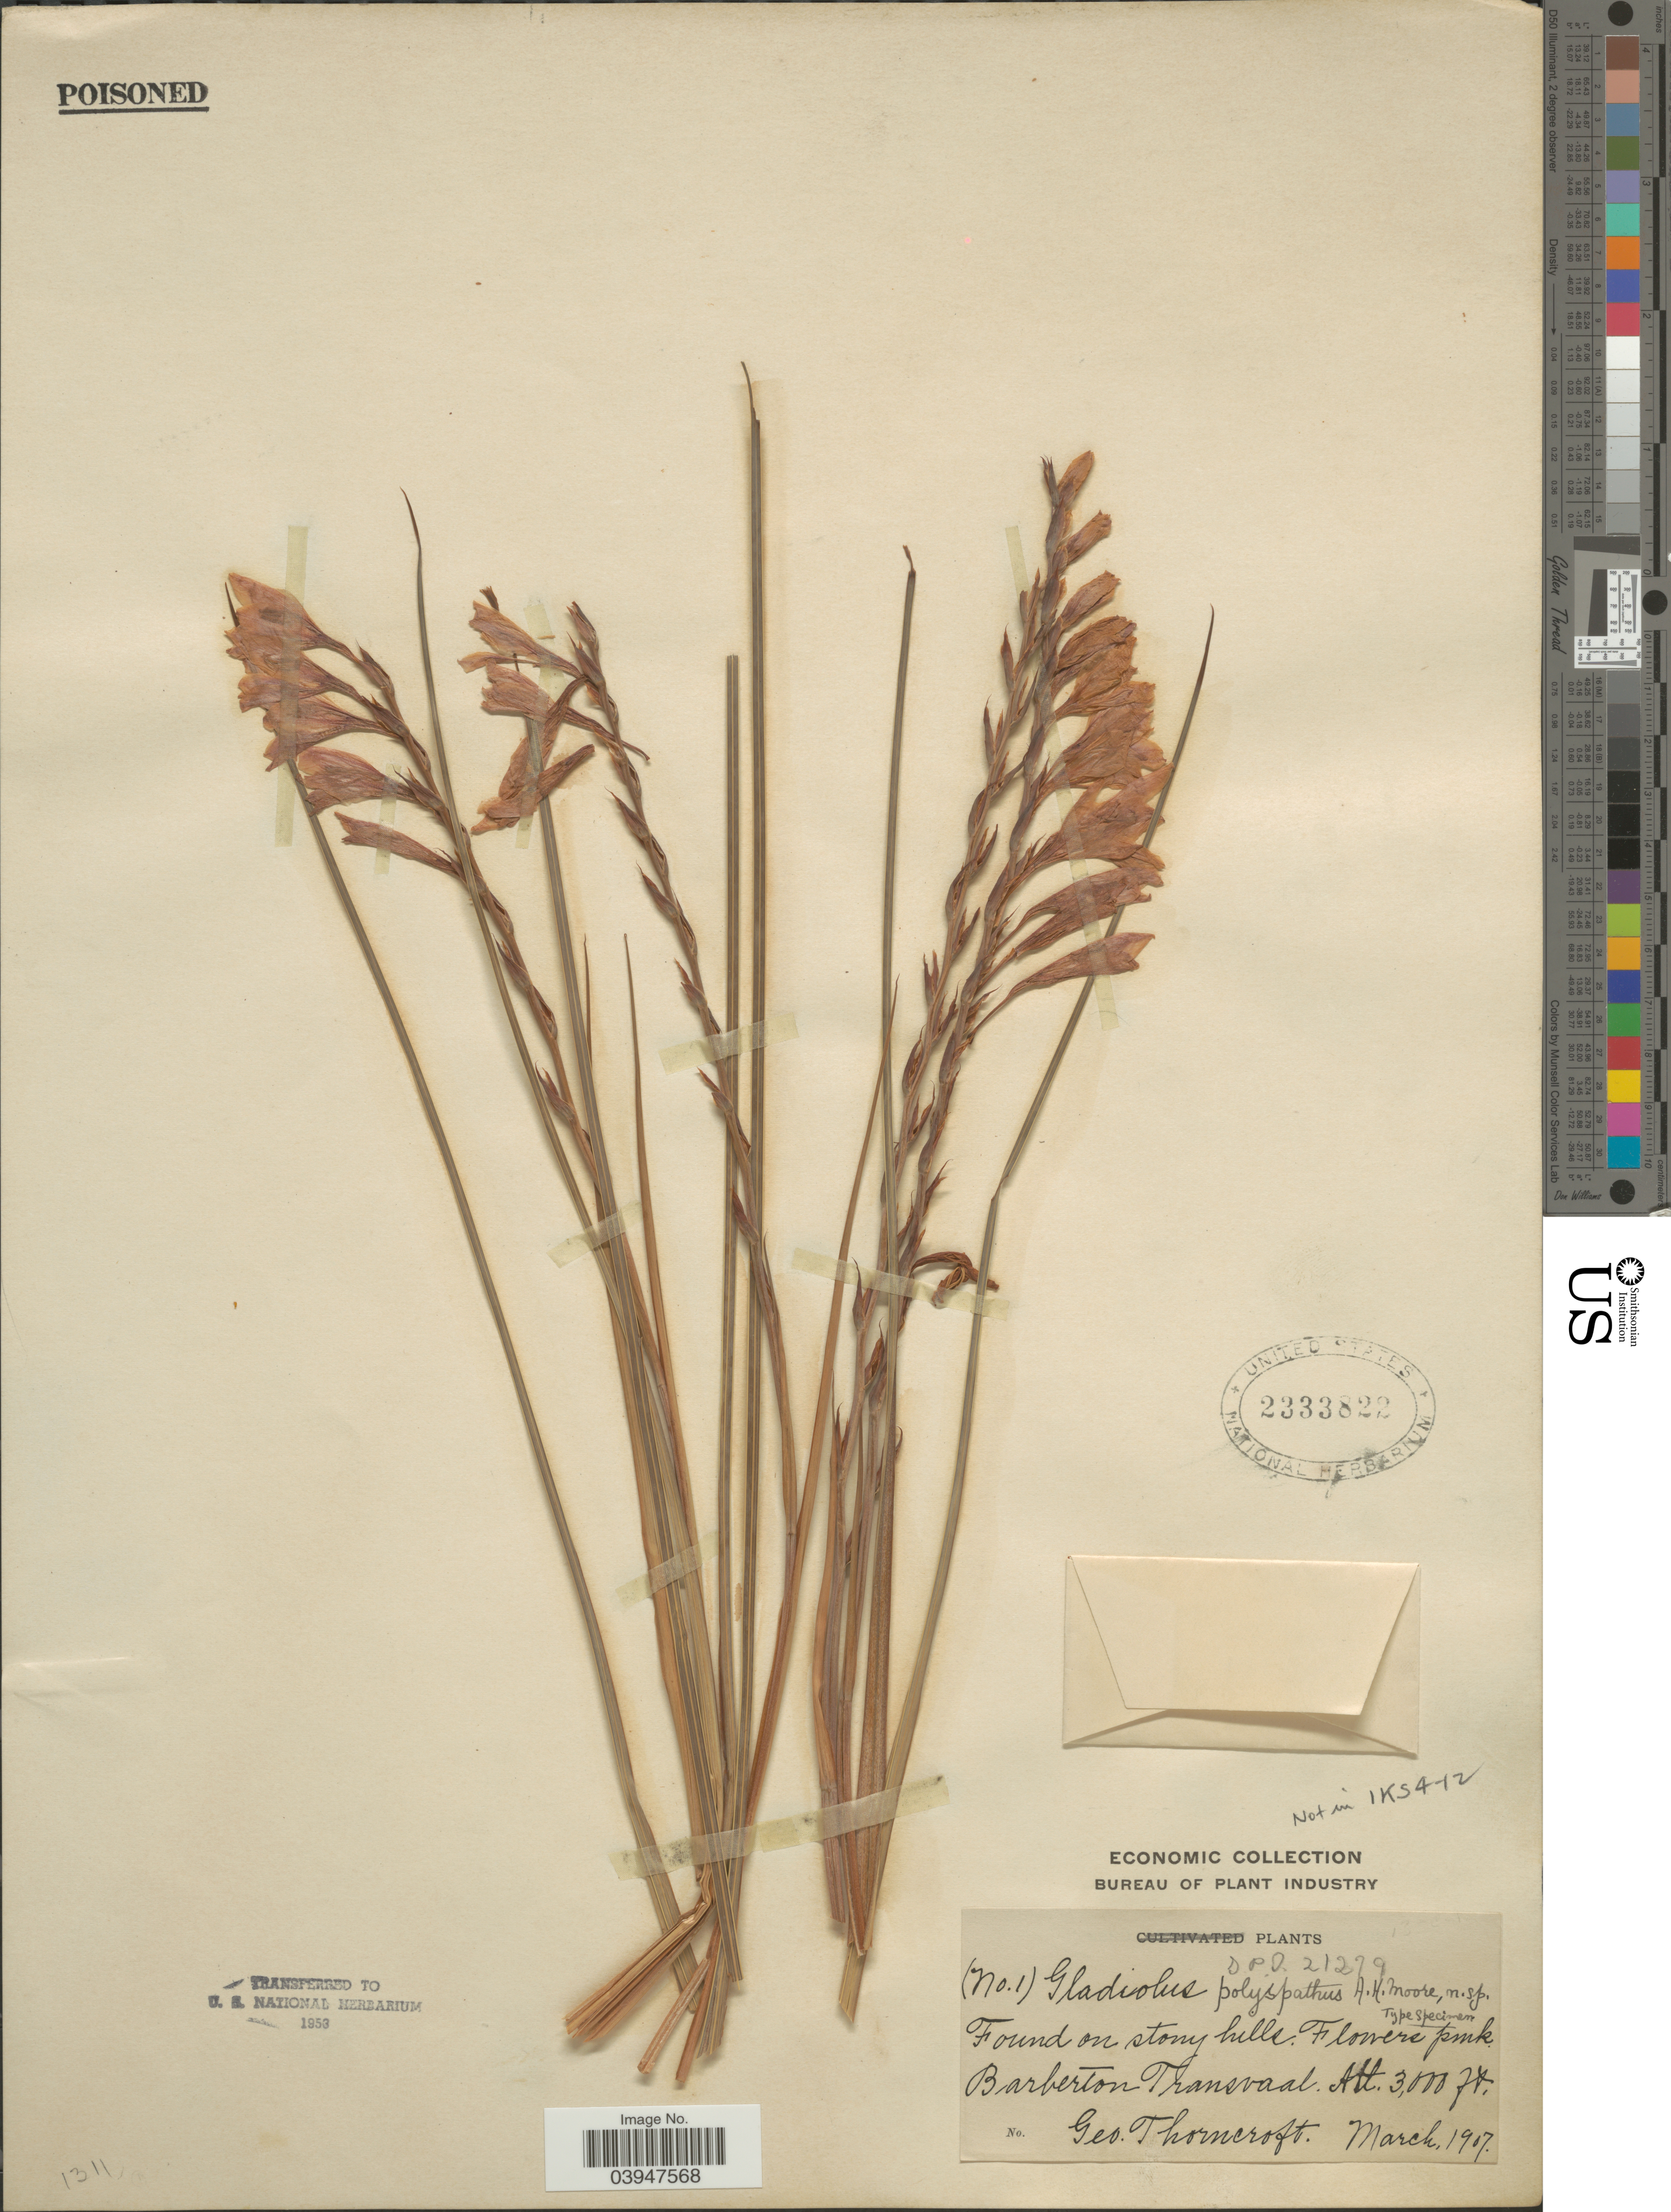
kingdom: Plantae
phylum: Tracheophyta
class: Liliopsida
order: Asparagales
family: Iridaceae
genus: Gladiolus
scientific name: Gladiolus sp.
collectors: G. Thorncroft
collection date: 1907-03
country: South Africa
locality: Barberton Transvaal.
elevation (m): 914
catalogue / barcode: US 2333822